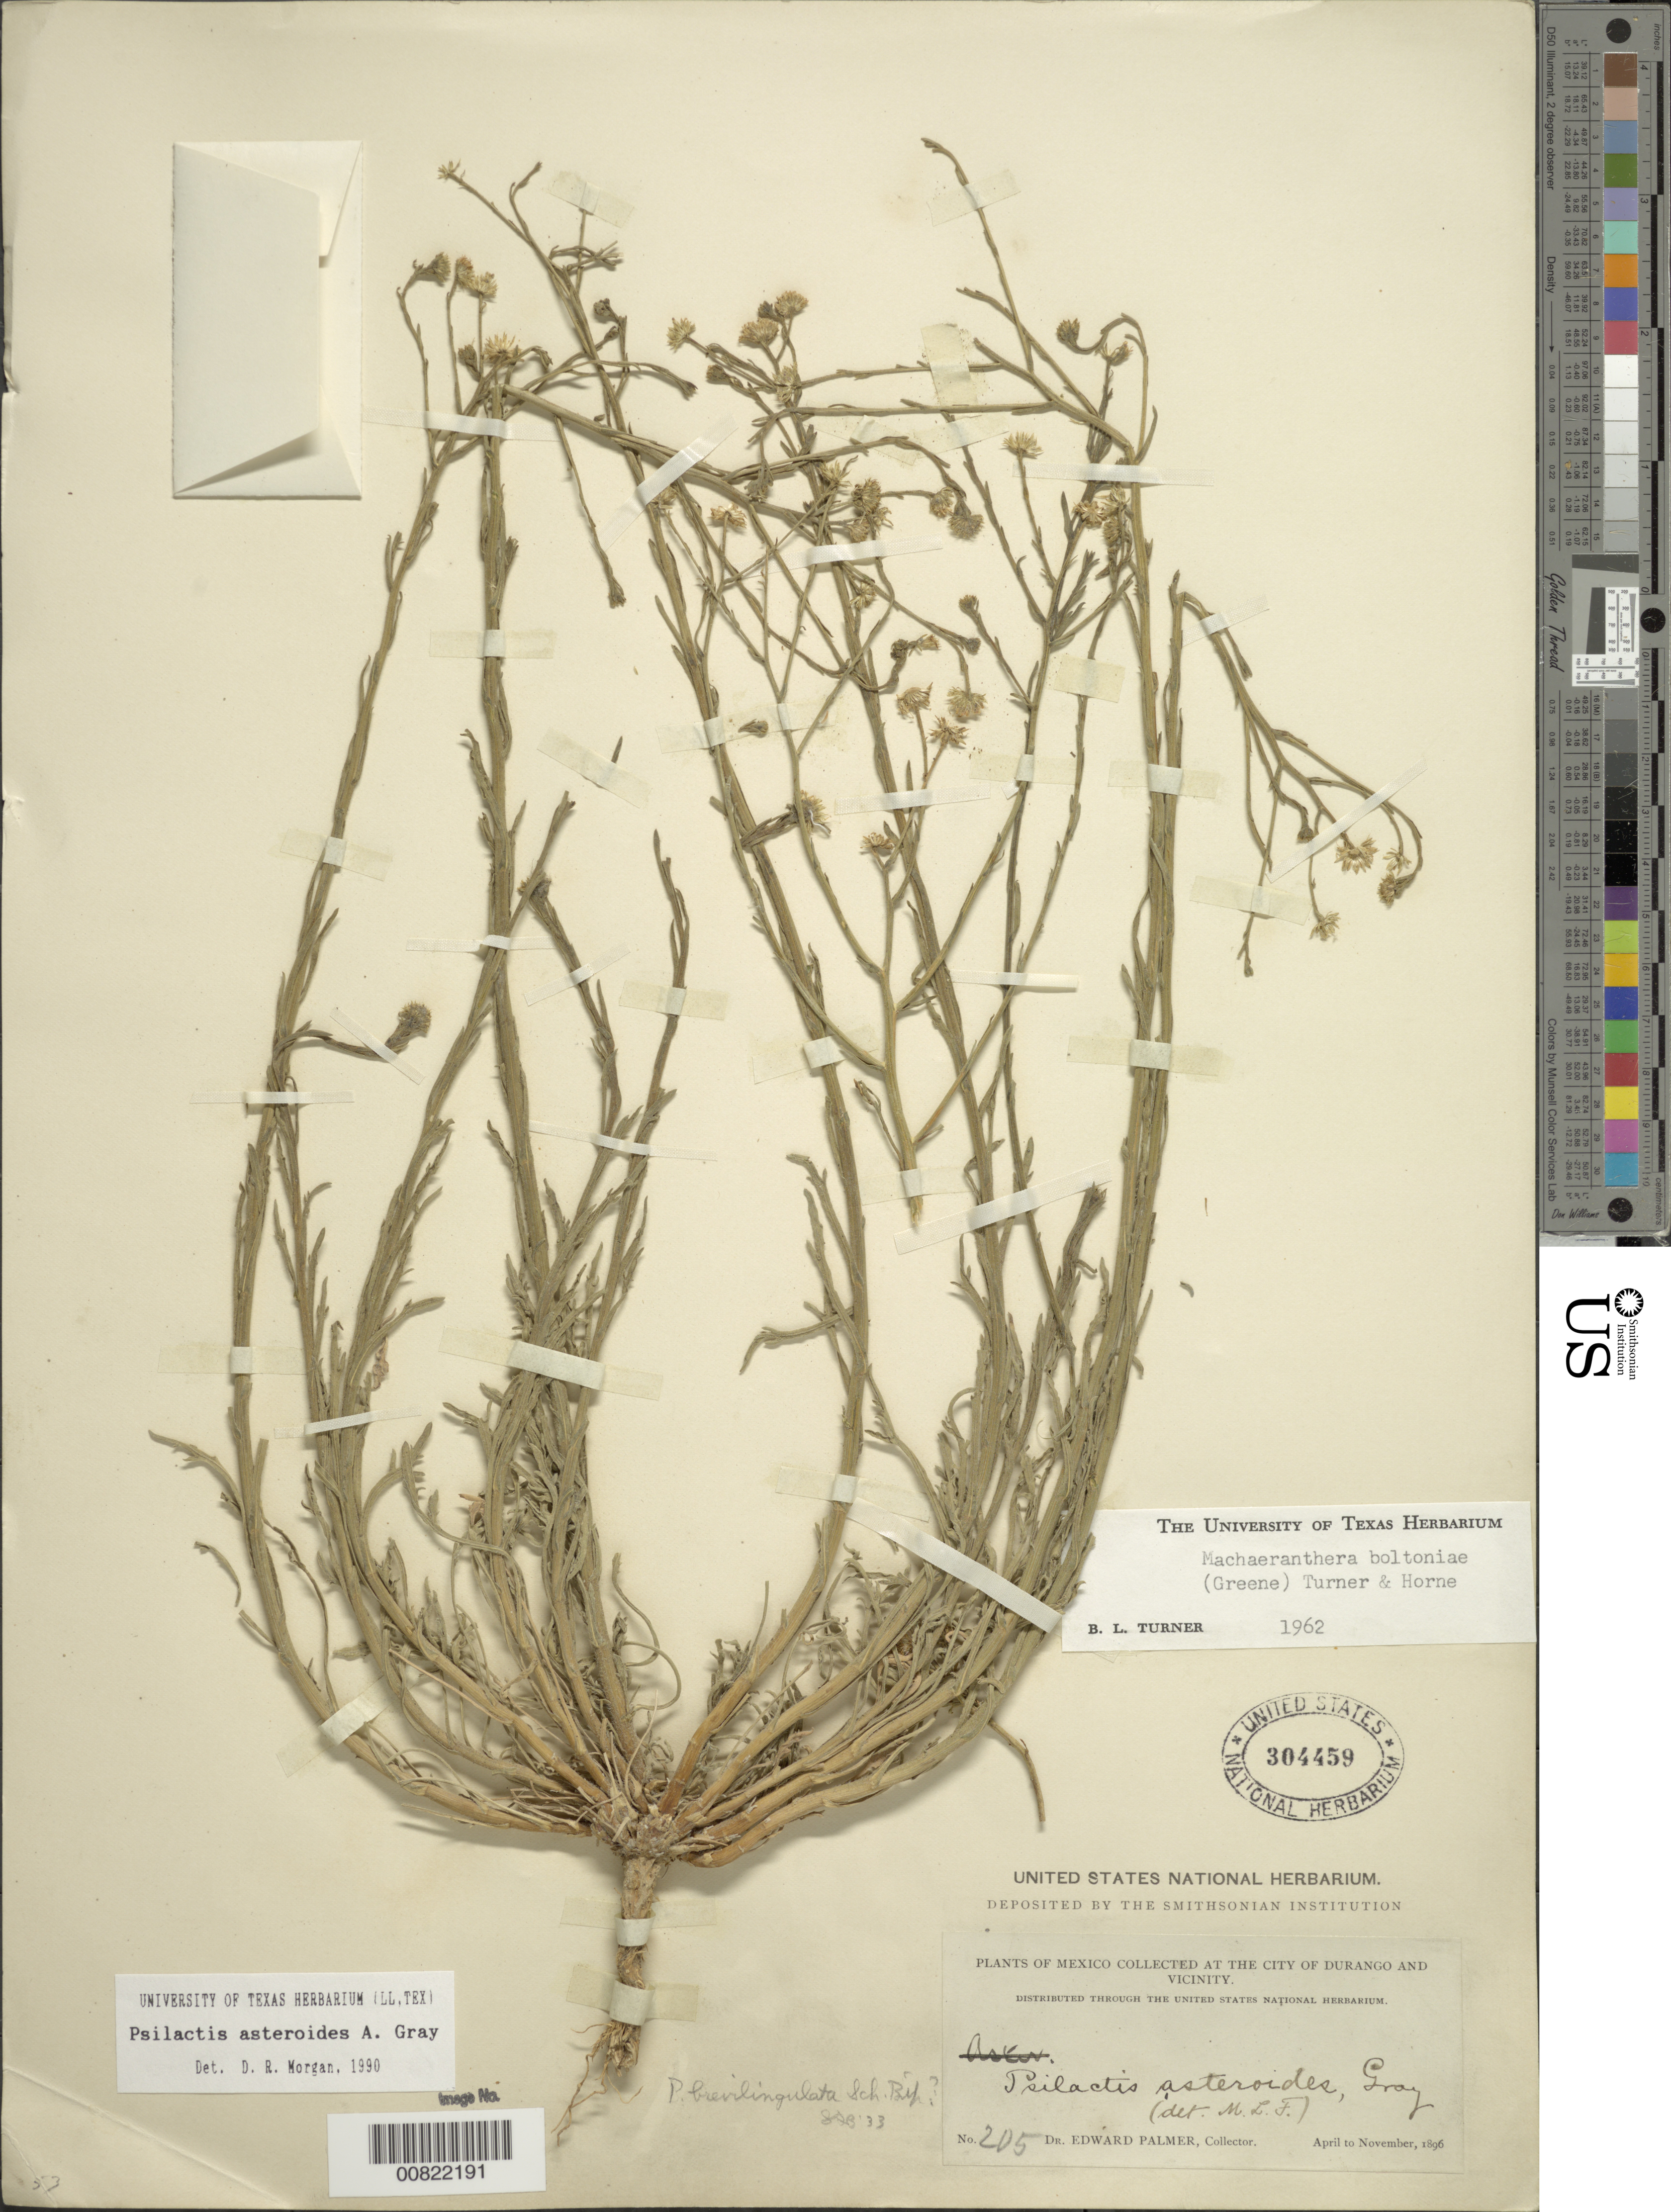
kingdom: Plantae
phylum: Tracheophyta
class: Magnoliopsida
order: Asterales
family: Asteraceae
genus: Psilactis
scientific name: Psilactis asteroides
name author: A. Gray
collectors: E. Palmer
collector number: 205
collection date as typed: Apr 1896 to -- Nov 1896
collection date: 1896-04/1896-11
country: Mexico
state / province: Durango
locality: City of Durango and vicinity.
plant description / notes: A bagged "fruit" specimen bearing the same label (and name) as this specimen, but a bromeliad, appears to be a mis-labeled duplicate of Palmer 205 (June 1898), the latter being the type collection of Hechtia elliptica.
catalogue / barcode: US 304459